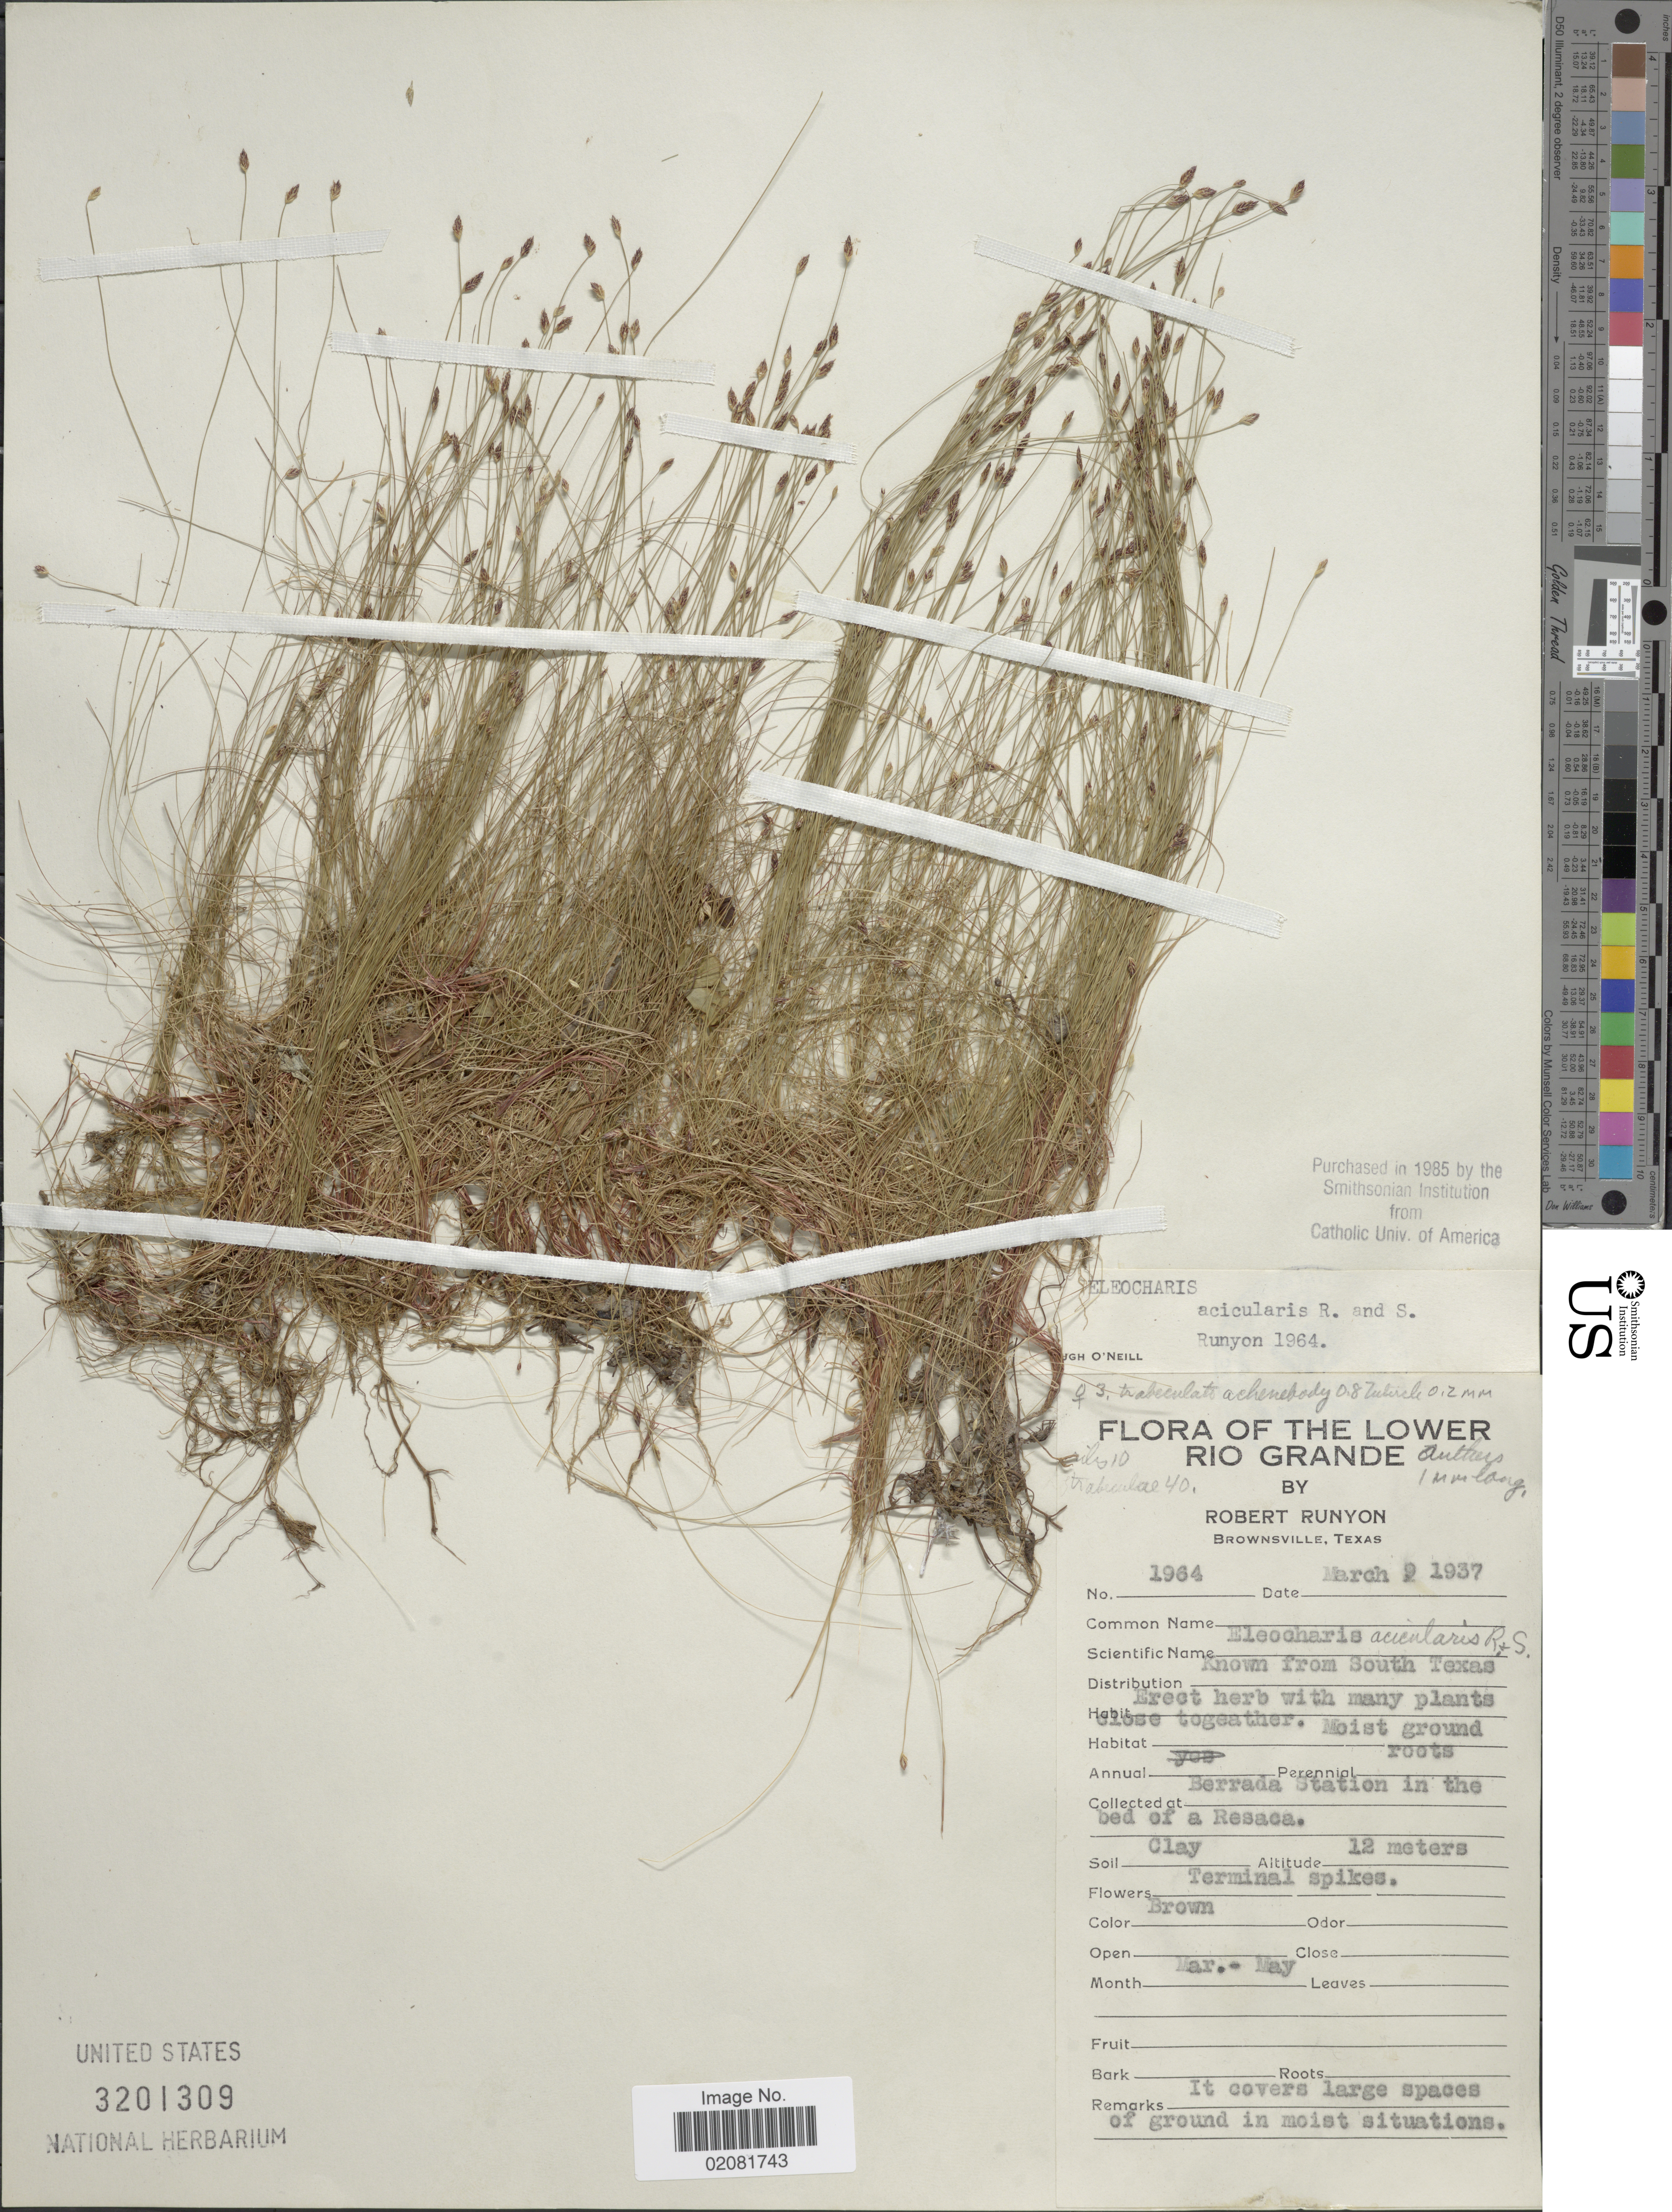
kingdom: Plantae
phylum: Tracheophyta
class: Liliopsida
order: Poales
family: Cyperaceae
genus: Eleocharis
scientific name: Eleocharis acicularis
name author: (L.) Roem. & Schult.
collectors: R. Runyon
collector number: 1964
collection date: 1937-03-09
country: United States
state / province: Texas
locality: Lower Rio Grande. Berrada Station in the bed of a Resaca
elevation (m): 12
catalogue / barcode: US 3201309